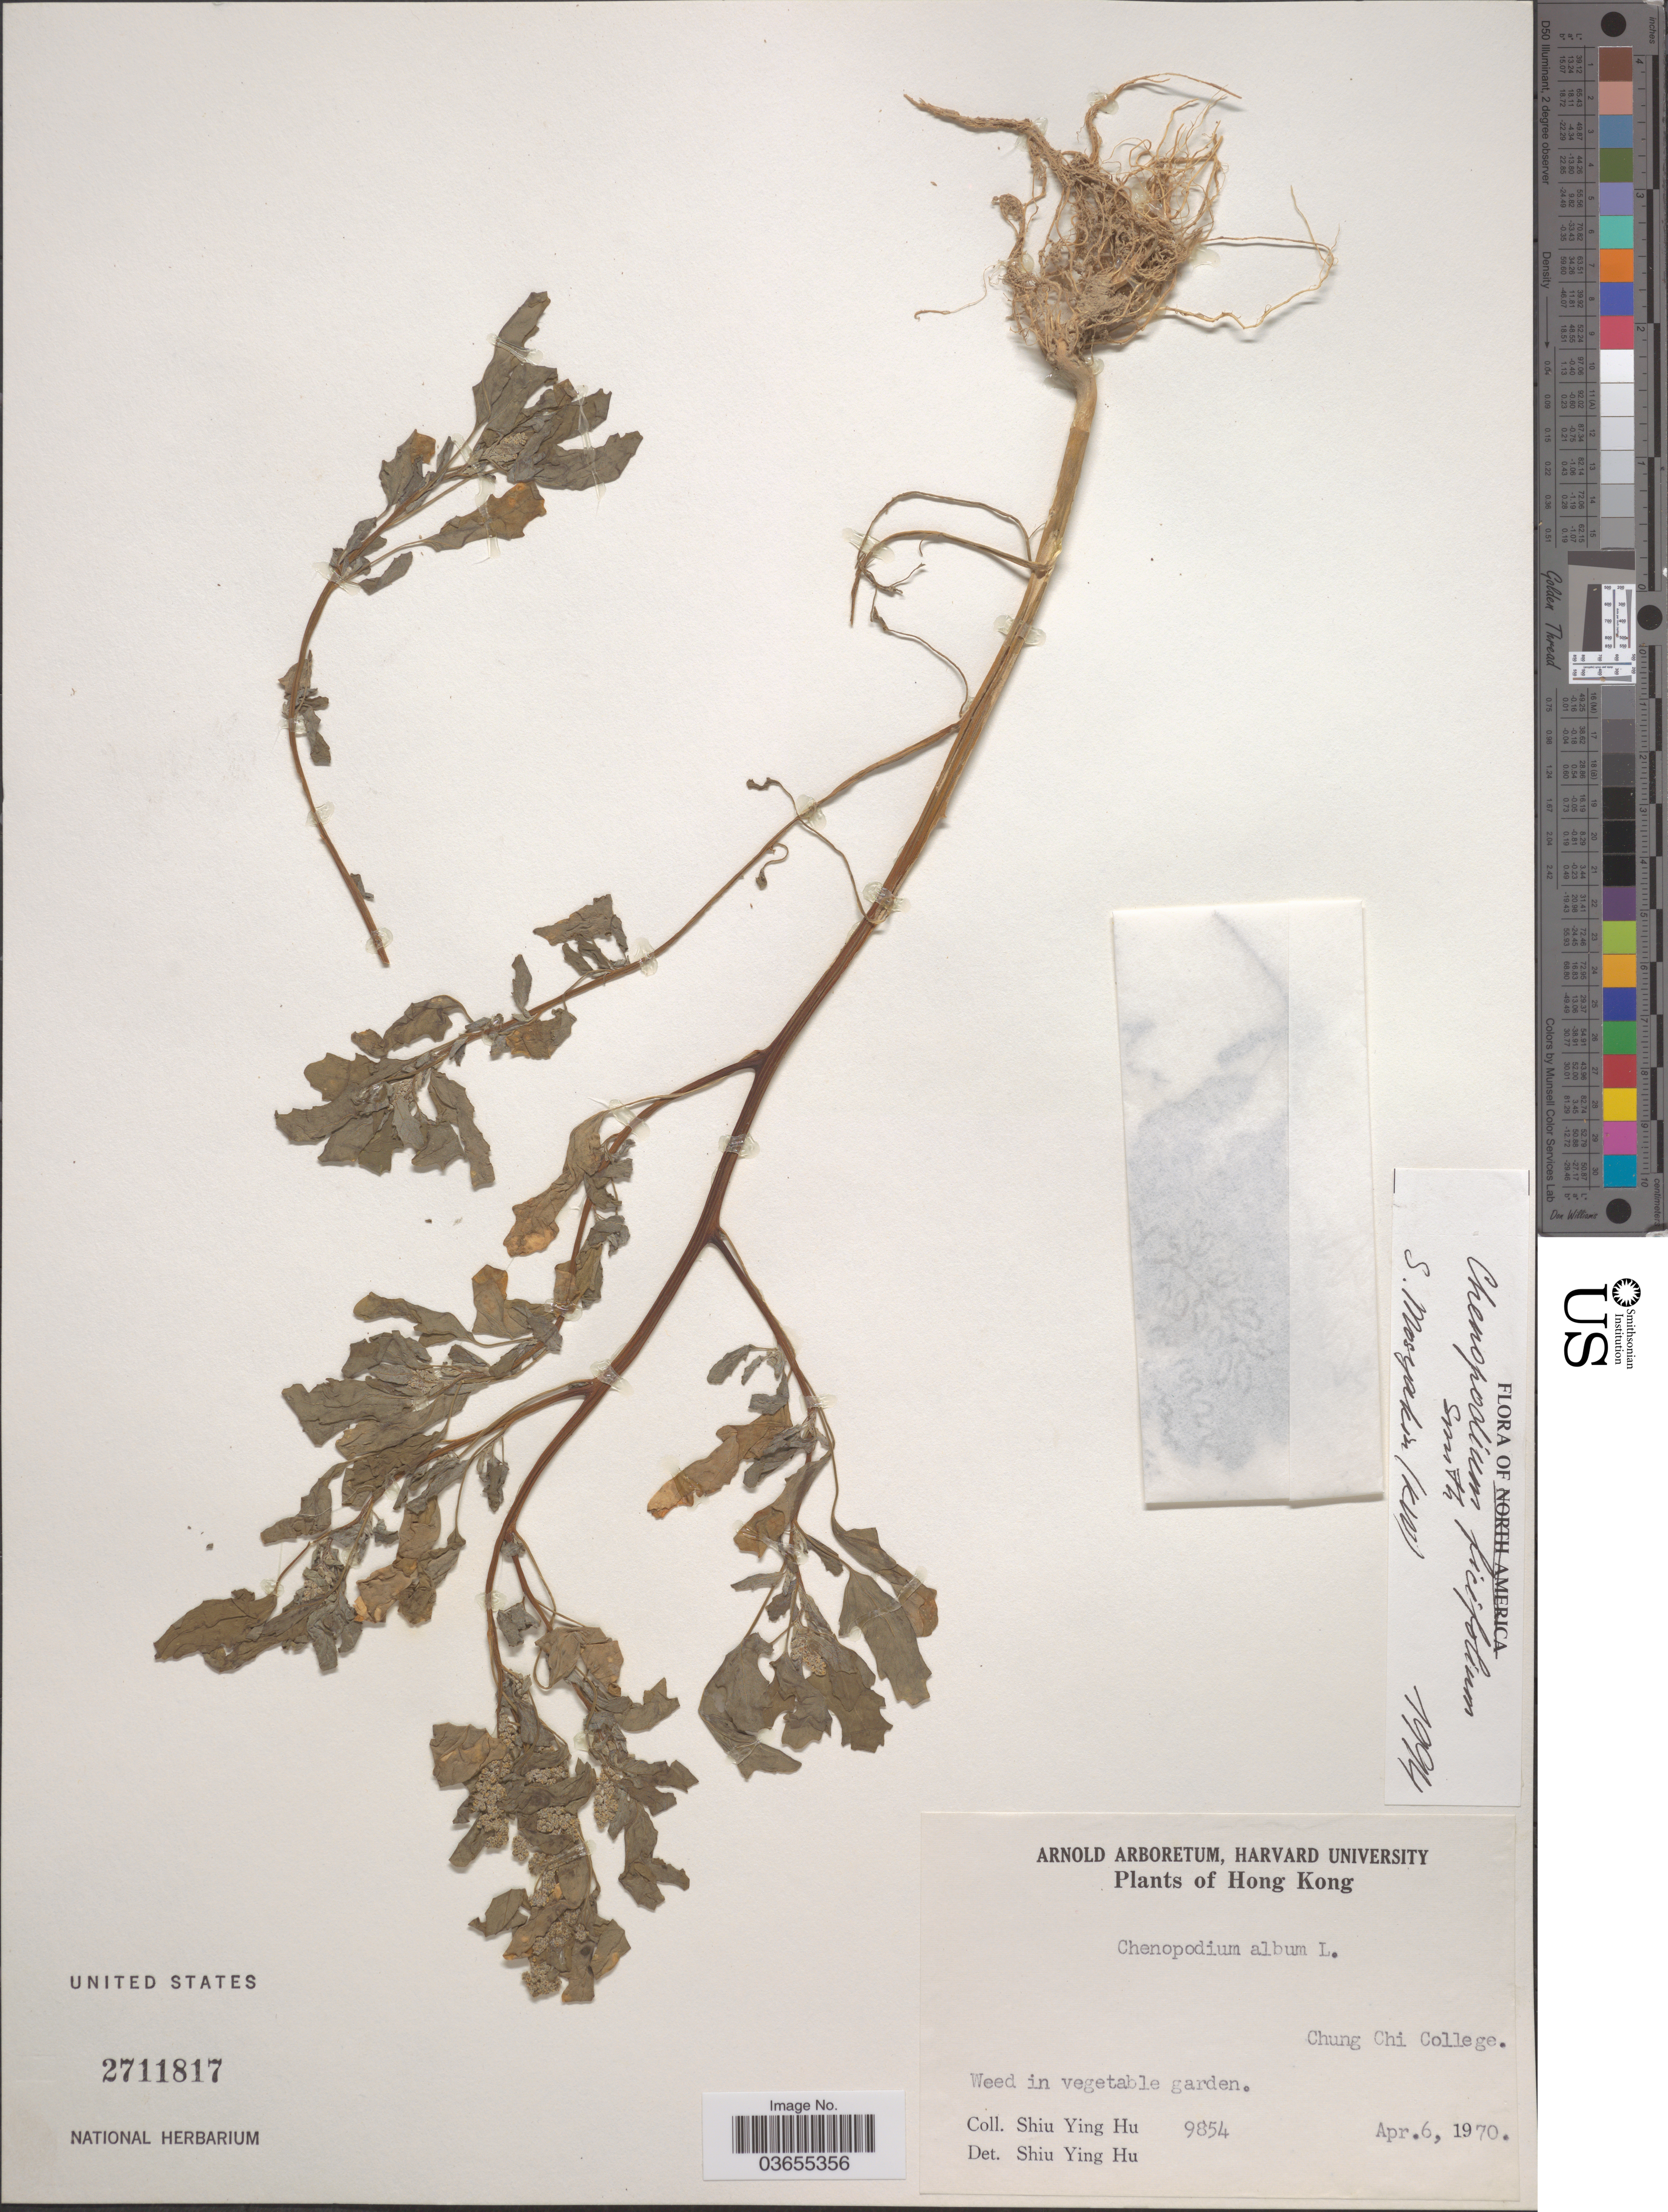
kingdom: Plantae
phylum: Tracheophyta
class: Magnoliopsida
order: Caryophyllales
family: Amaranthaceae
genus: Chenopodium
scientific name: Chenopodium ficifolium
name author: Sm.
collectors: S. Y. Hu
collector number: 9854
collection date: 1970-04-06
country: China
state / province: Hong Kong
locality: Chung Chi College.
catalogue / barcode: US 2711817